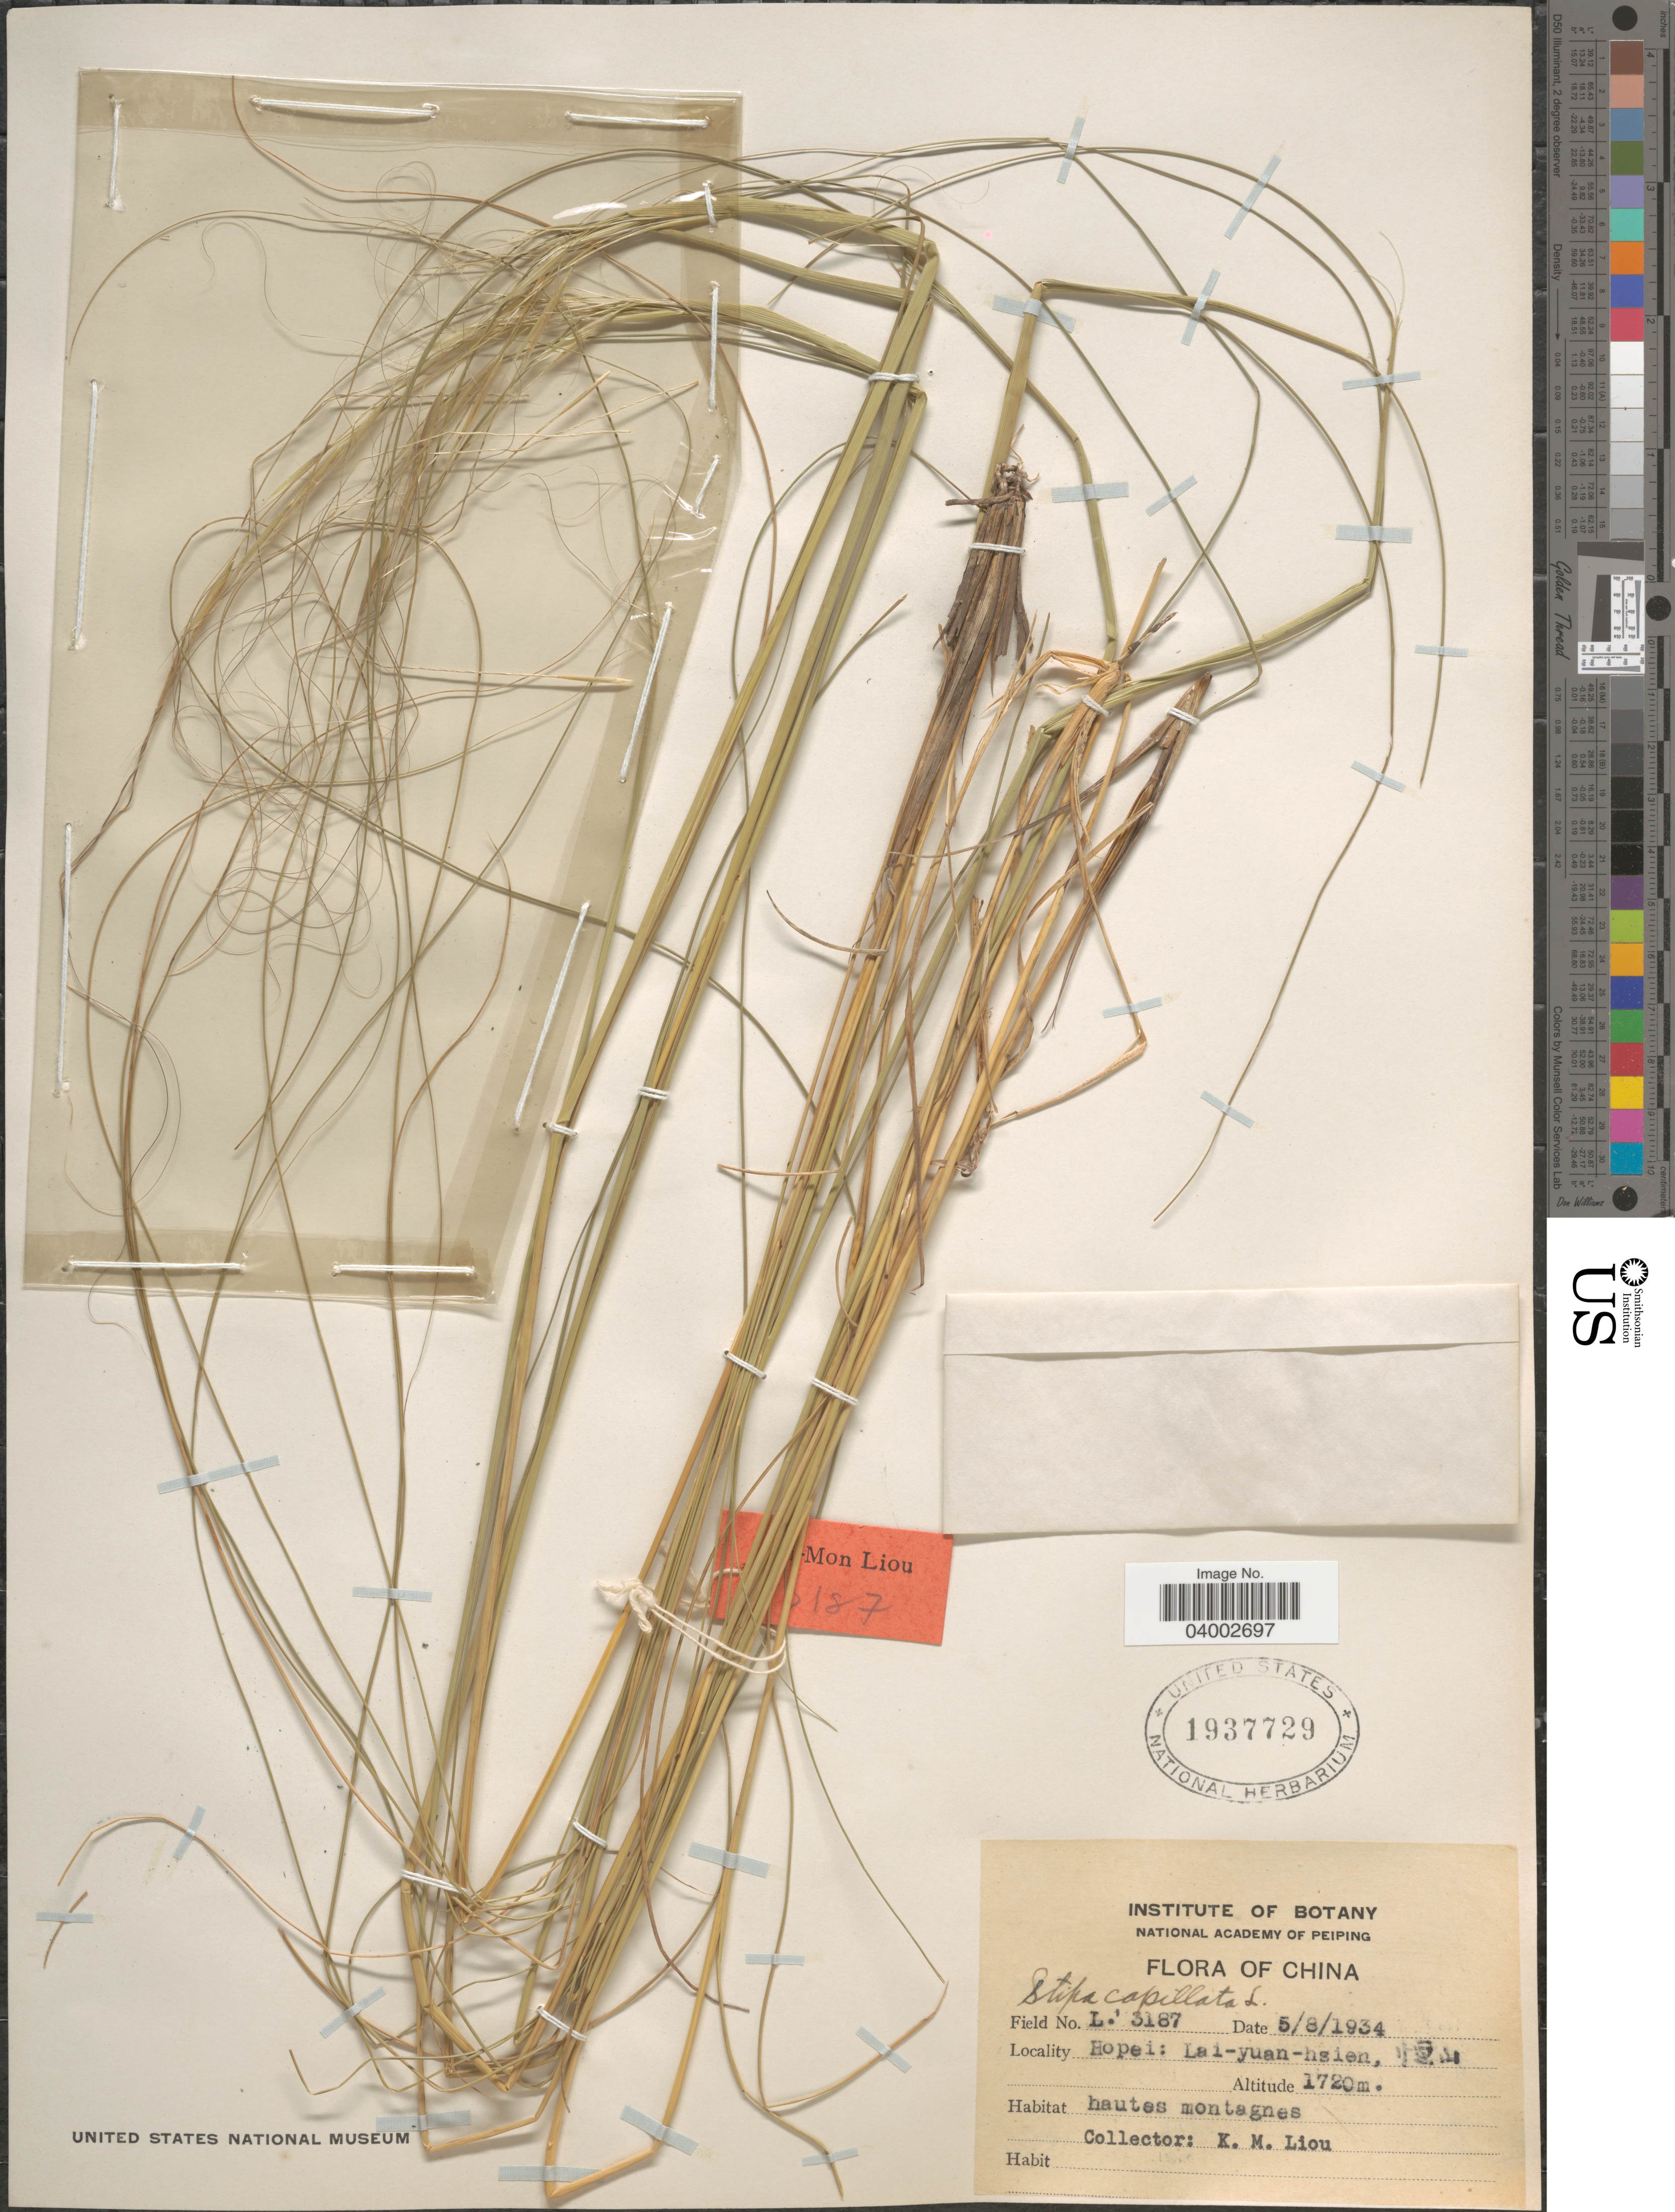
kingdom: Plantae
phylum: Tracheophyta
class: Liliopsida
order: Poales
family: Poaceae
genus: Stipa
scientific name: Stipa capillata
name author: L.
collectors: K. M. Liou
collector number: L 3187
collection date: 1934-08-05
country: China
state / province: Hebei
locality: Hopei: Lai-yuan-hsien, X.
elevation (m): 1720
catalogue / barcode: US 1937729